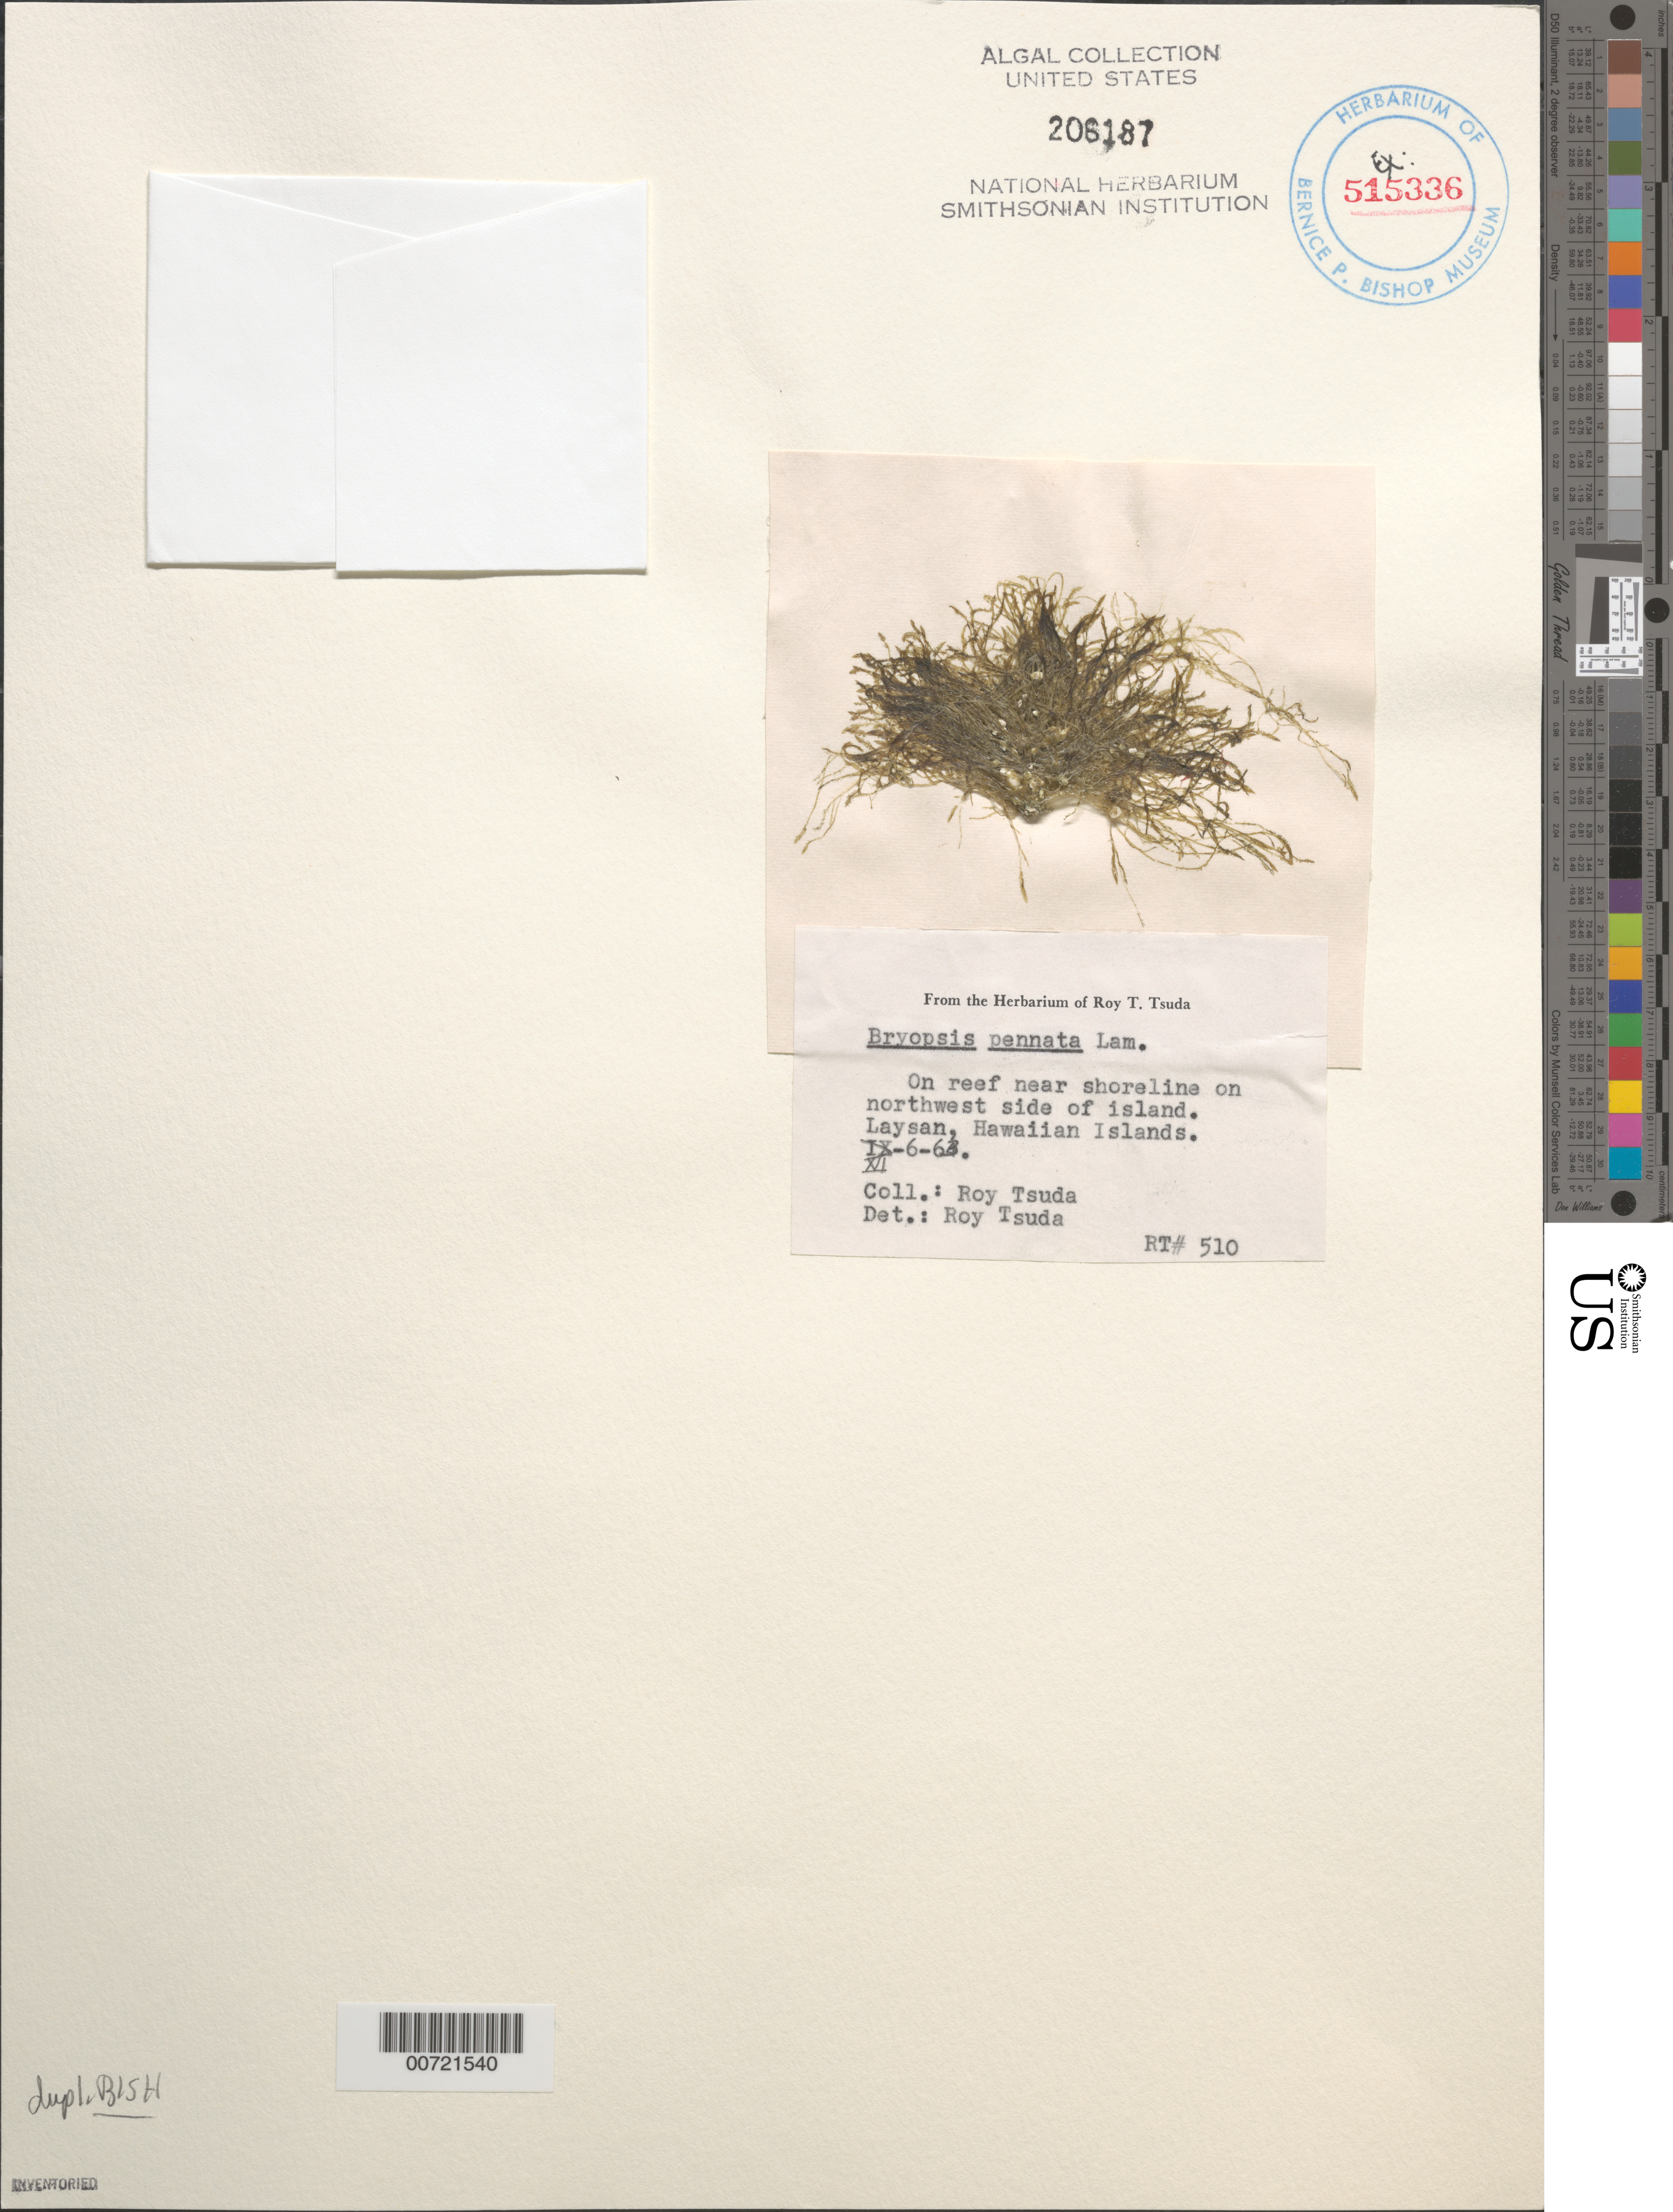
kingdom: Plantae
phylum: Chlorophyta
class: Ulvophyceae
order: Bryopsidales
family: Bryopsidaceae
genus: Bryopsis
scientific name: Bryopsis pennata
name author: J.V.Lamouroux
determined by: Tsuda, R. T.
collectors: R. Tsuda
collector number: RT 510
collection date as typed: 06 Dec 1963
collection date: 1963-12-06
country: United States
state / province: Hawaii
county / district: Honolulu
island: Laysan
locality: Reef near shoreline on northwest side of island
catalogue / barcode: US 206187